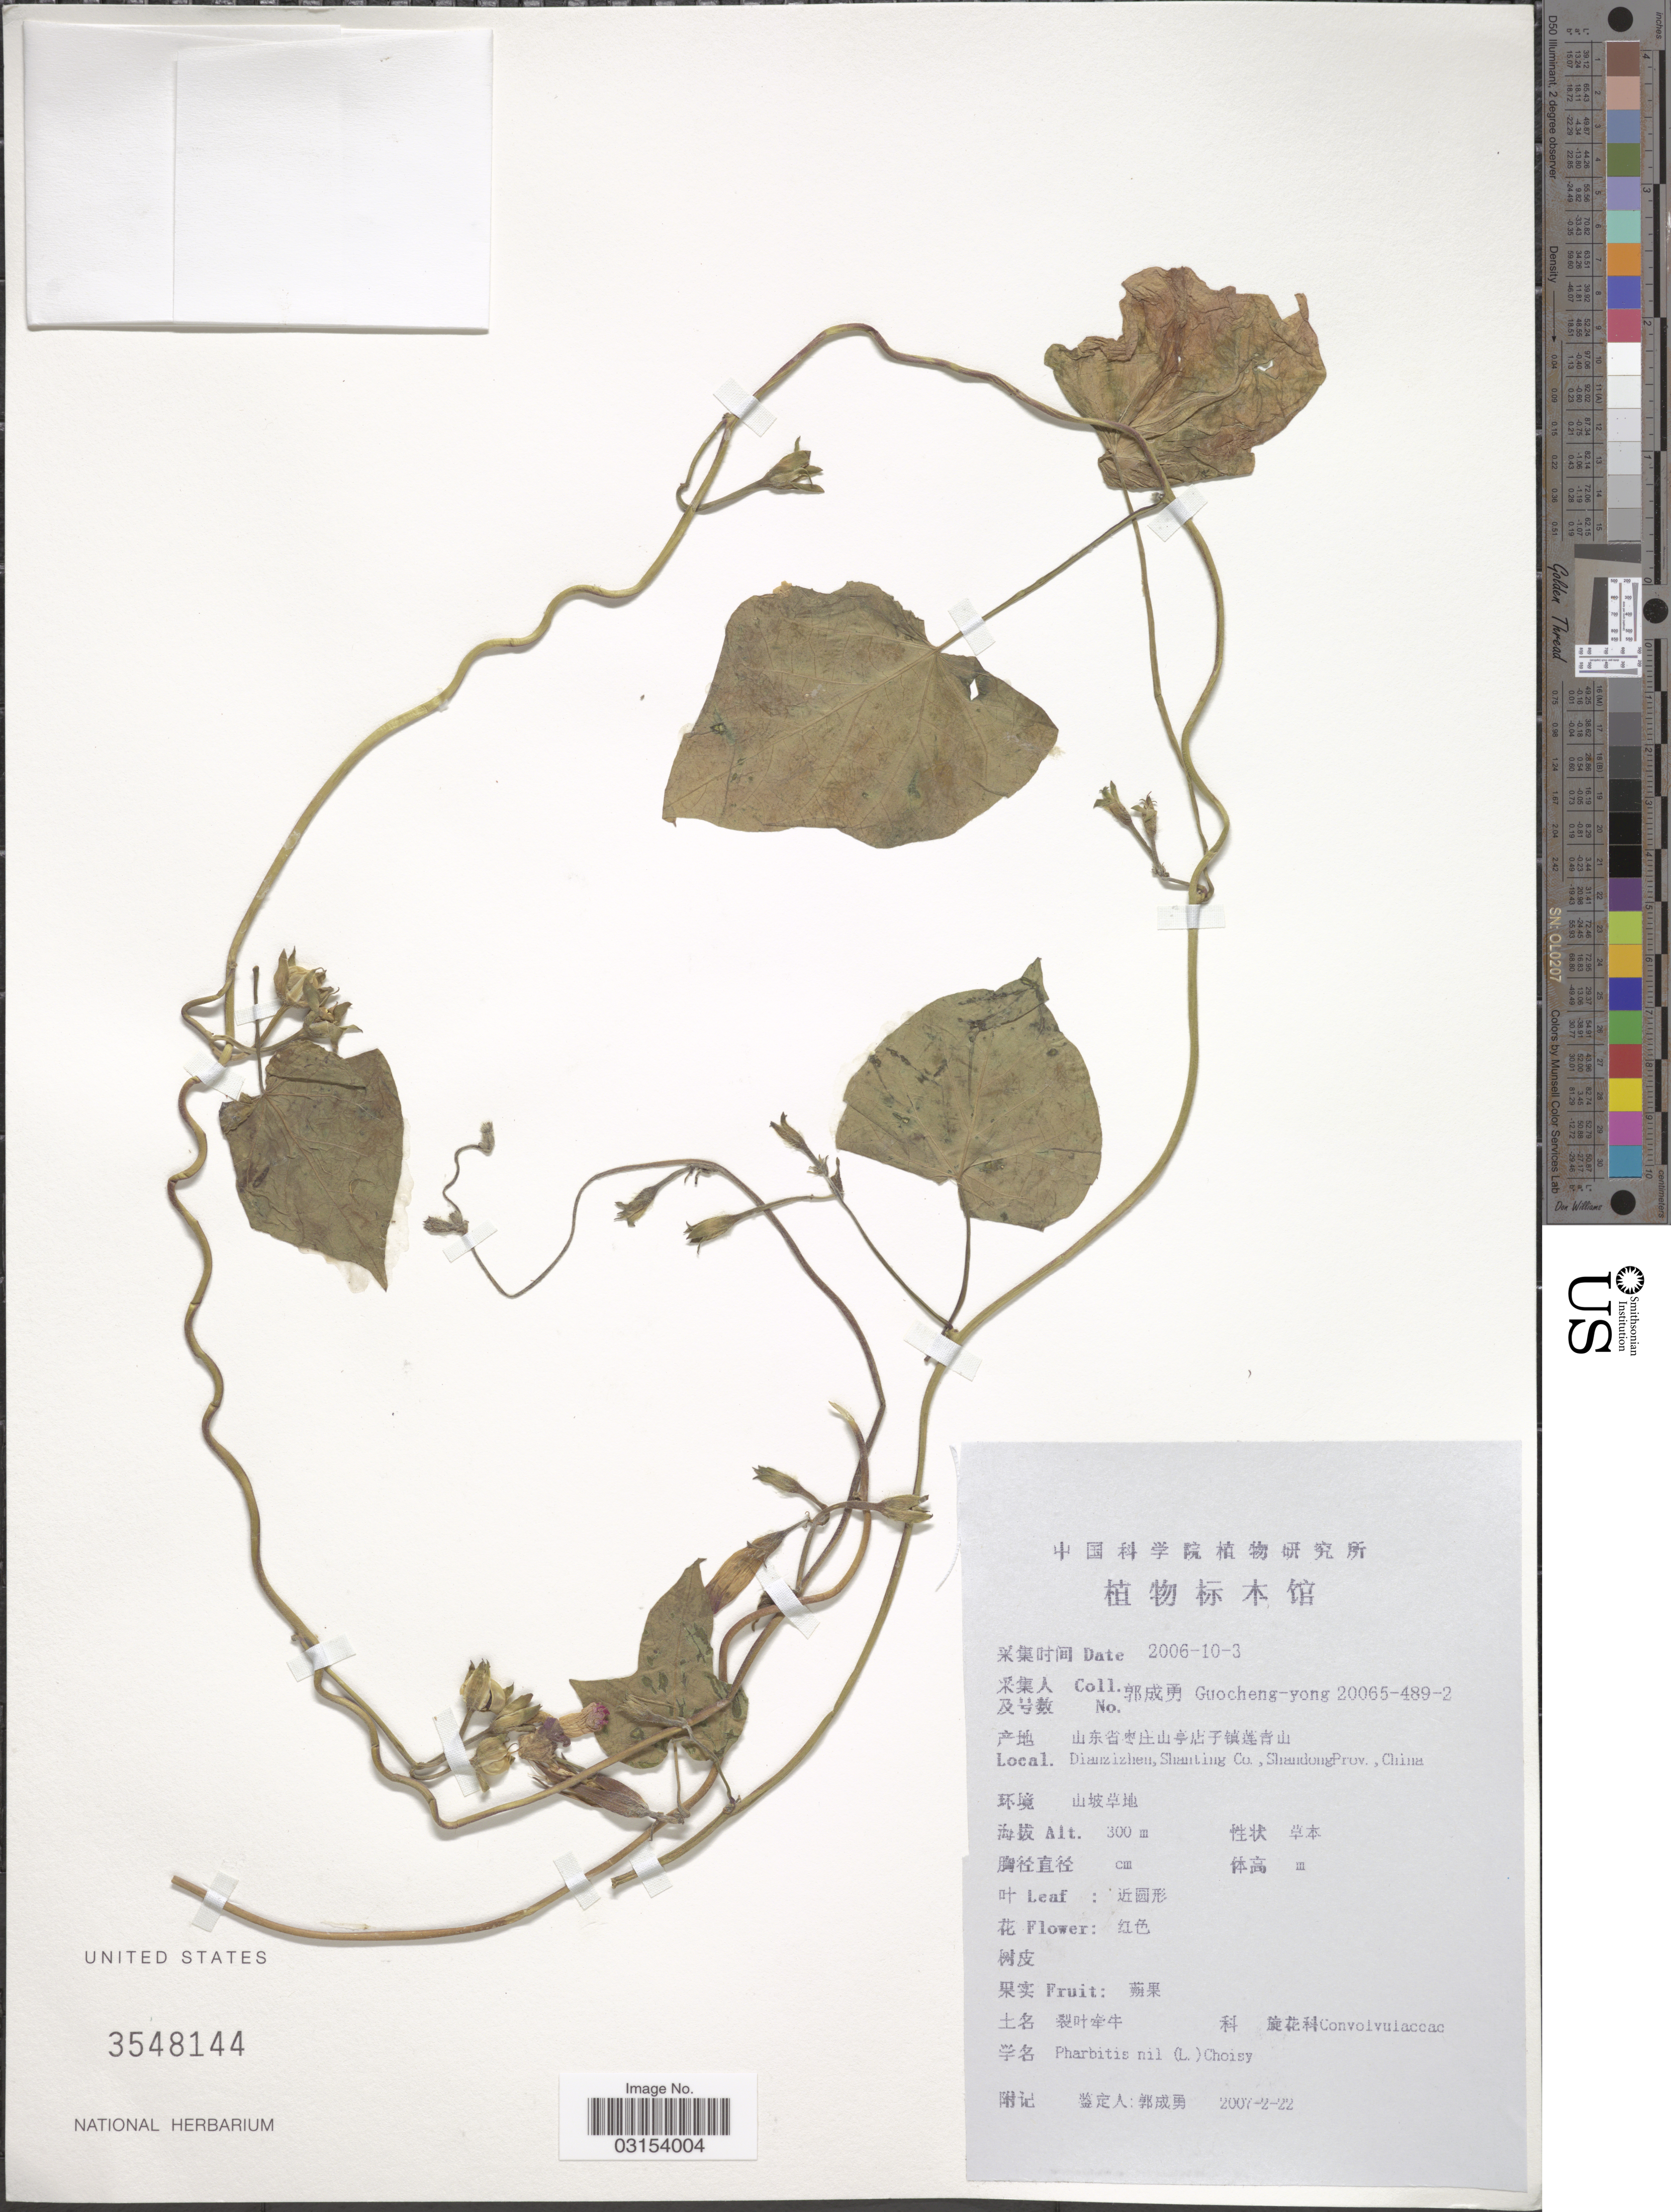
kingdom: Plantae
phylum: Tracheophyta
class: Magnoliopsida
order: Solanales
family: Convolvulaceae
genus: Ipomoea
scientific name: Ipomoea purpurea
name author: (L.) Roth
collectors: Guo cheng-yong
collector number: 20065-489-2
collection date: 2006-10-03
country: China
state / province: Shandong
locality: Dianzizhen, Shanting Co.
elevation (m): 300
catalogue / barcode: US 3548144